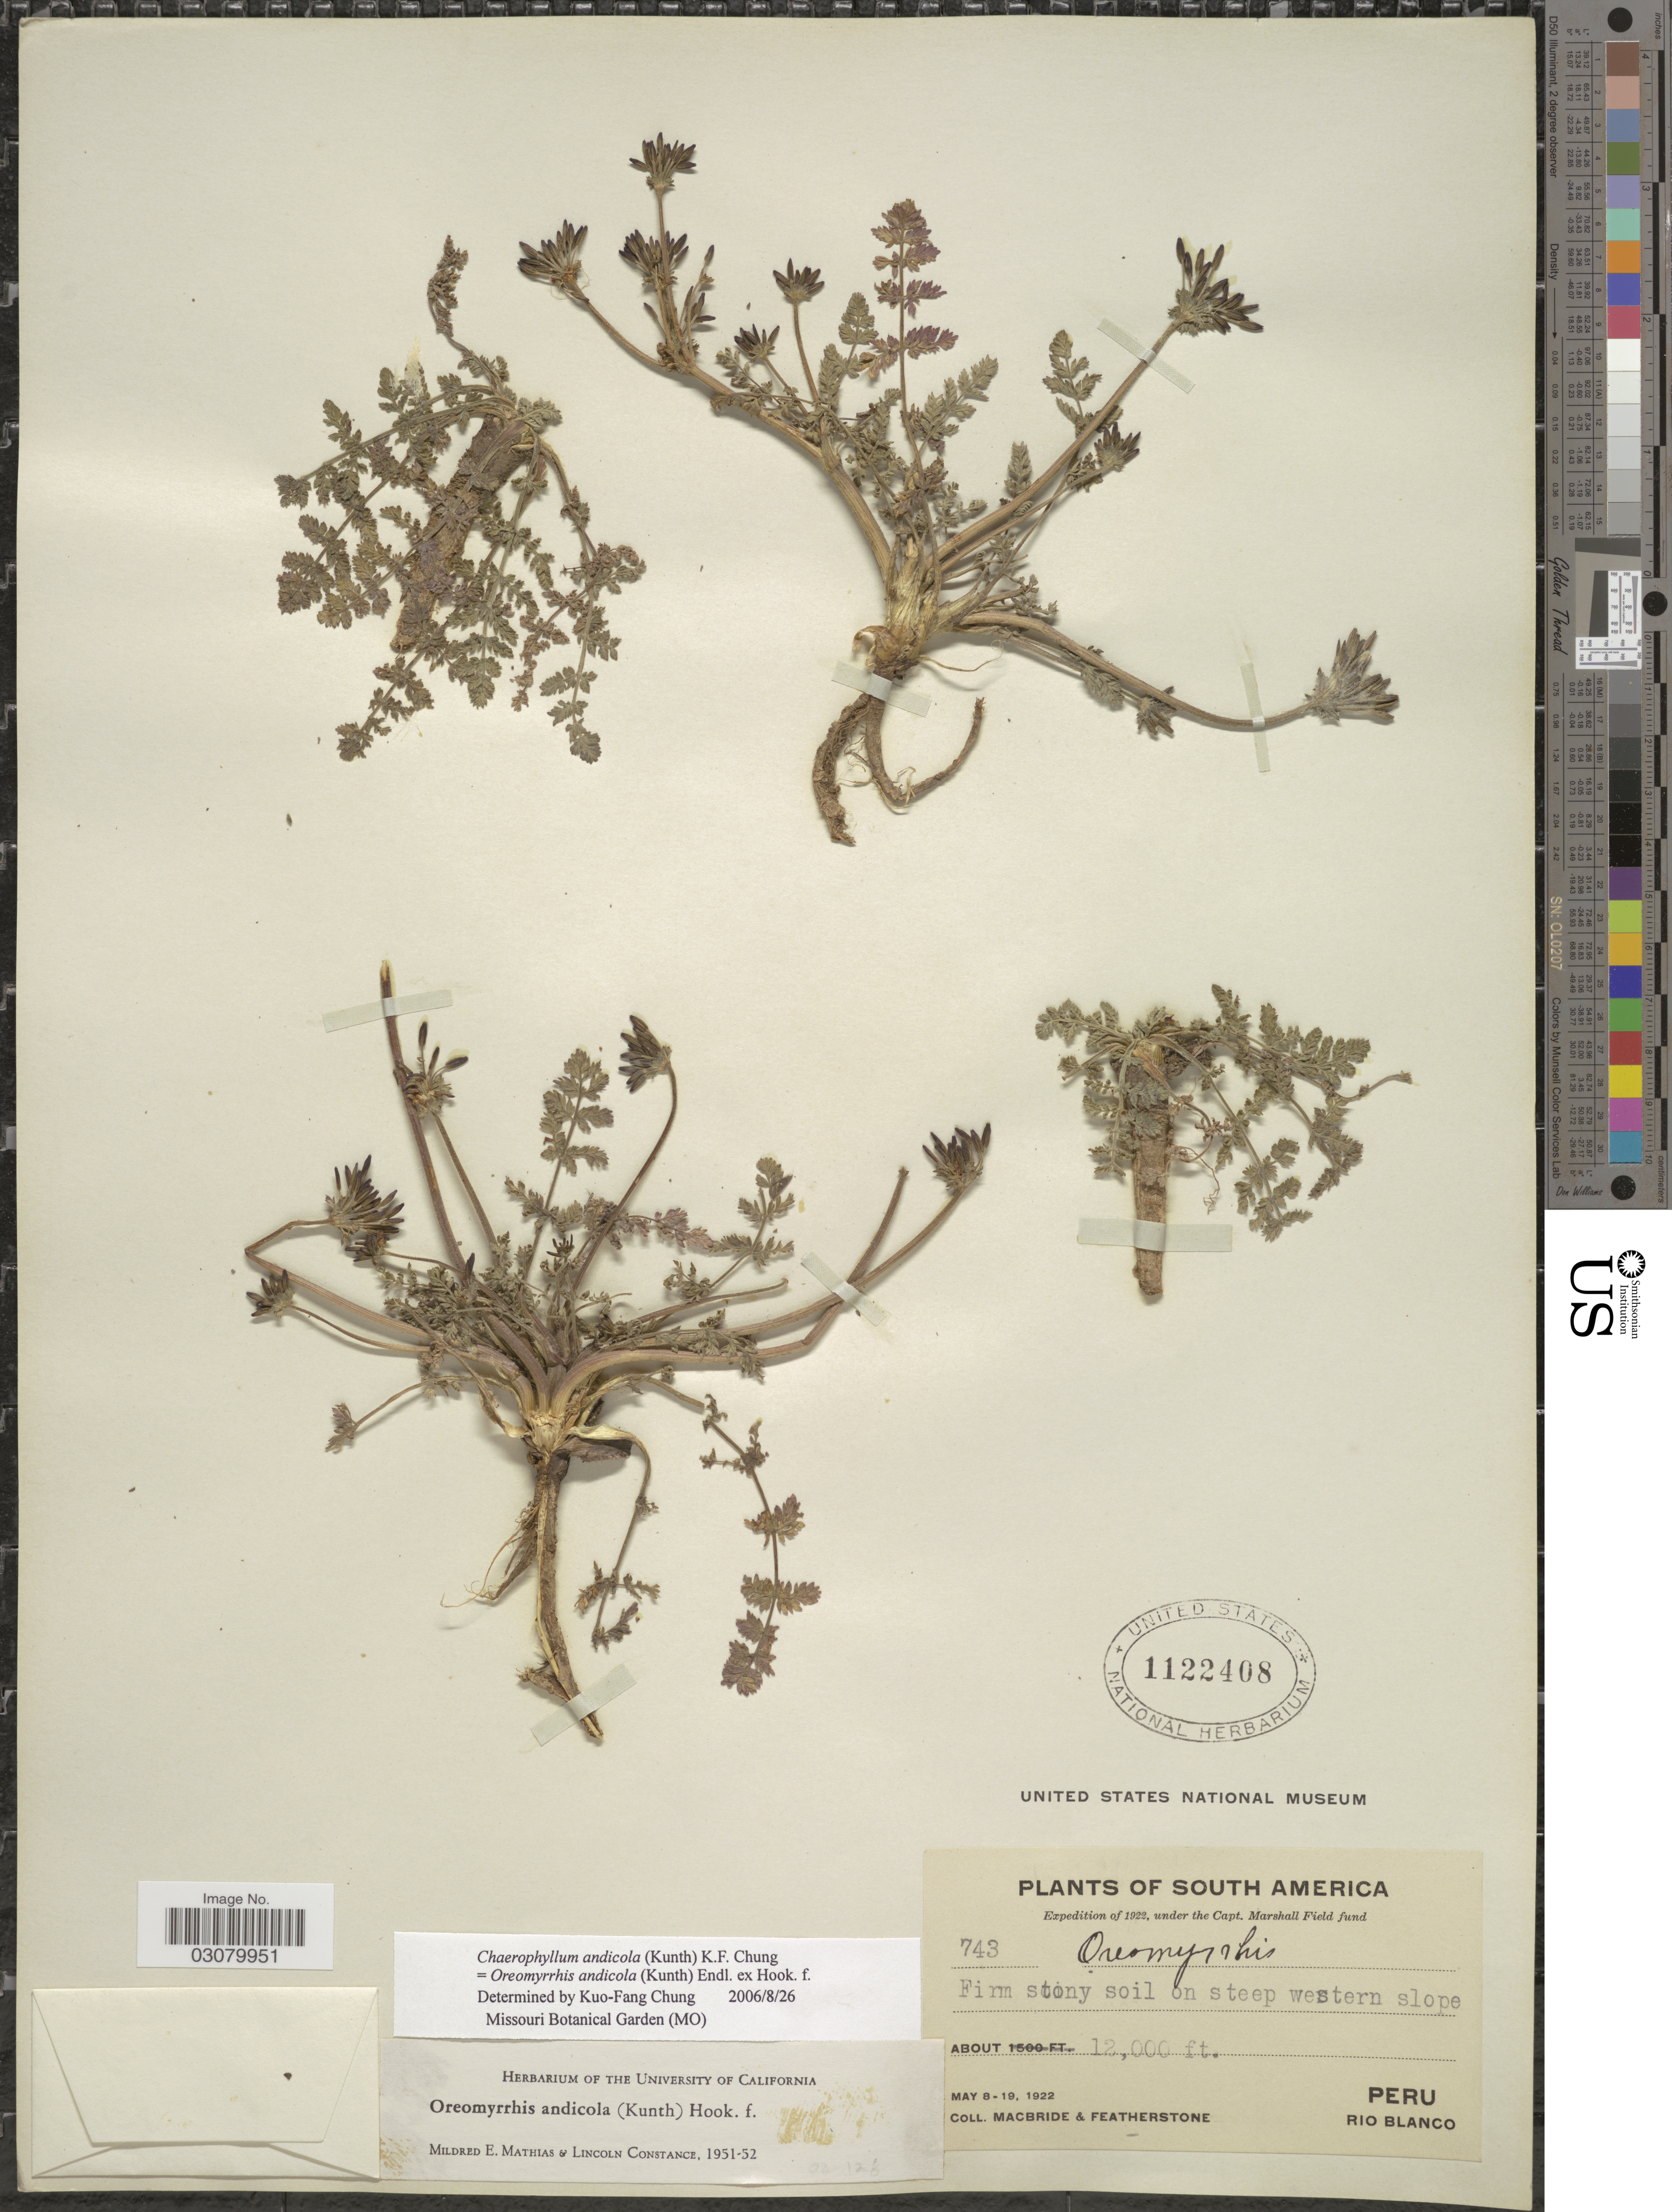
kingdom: Plantae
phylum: Tracheophyta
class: Magnoliopsida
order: Apiales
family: Apiaceae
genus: Oreomyrrhis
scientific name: Oreomyrrhis andicola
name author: (Kunth) Endl. ex Hook. f.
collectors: Macbride, -- & -. Featherstone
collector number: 743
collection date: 1922-05-08/1922-05-19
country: Peru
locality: On steep western slope. Rio Blanco.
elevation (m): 3658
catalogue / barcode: US 1122408